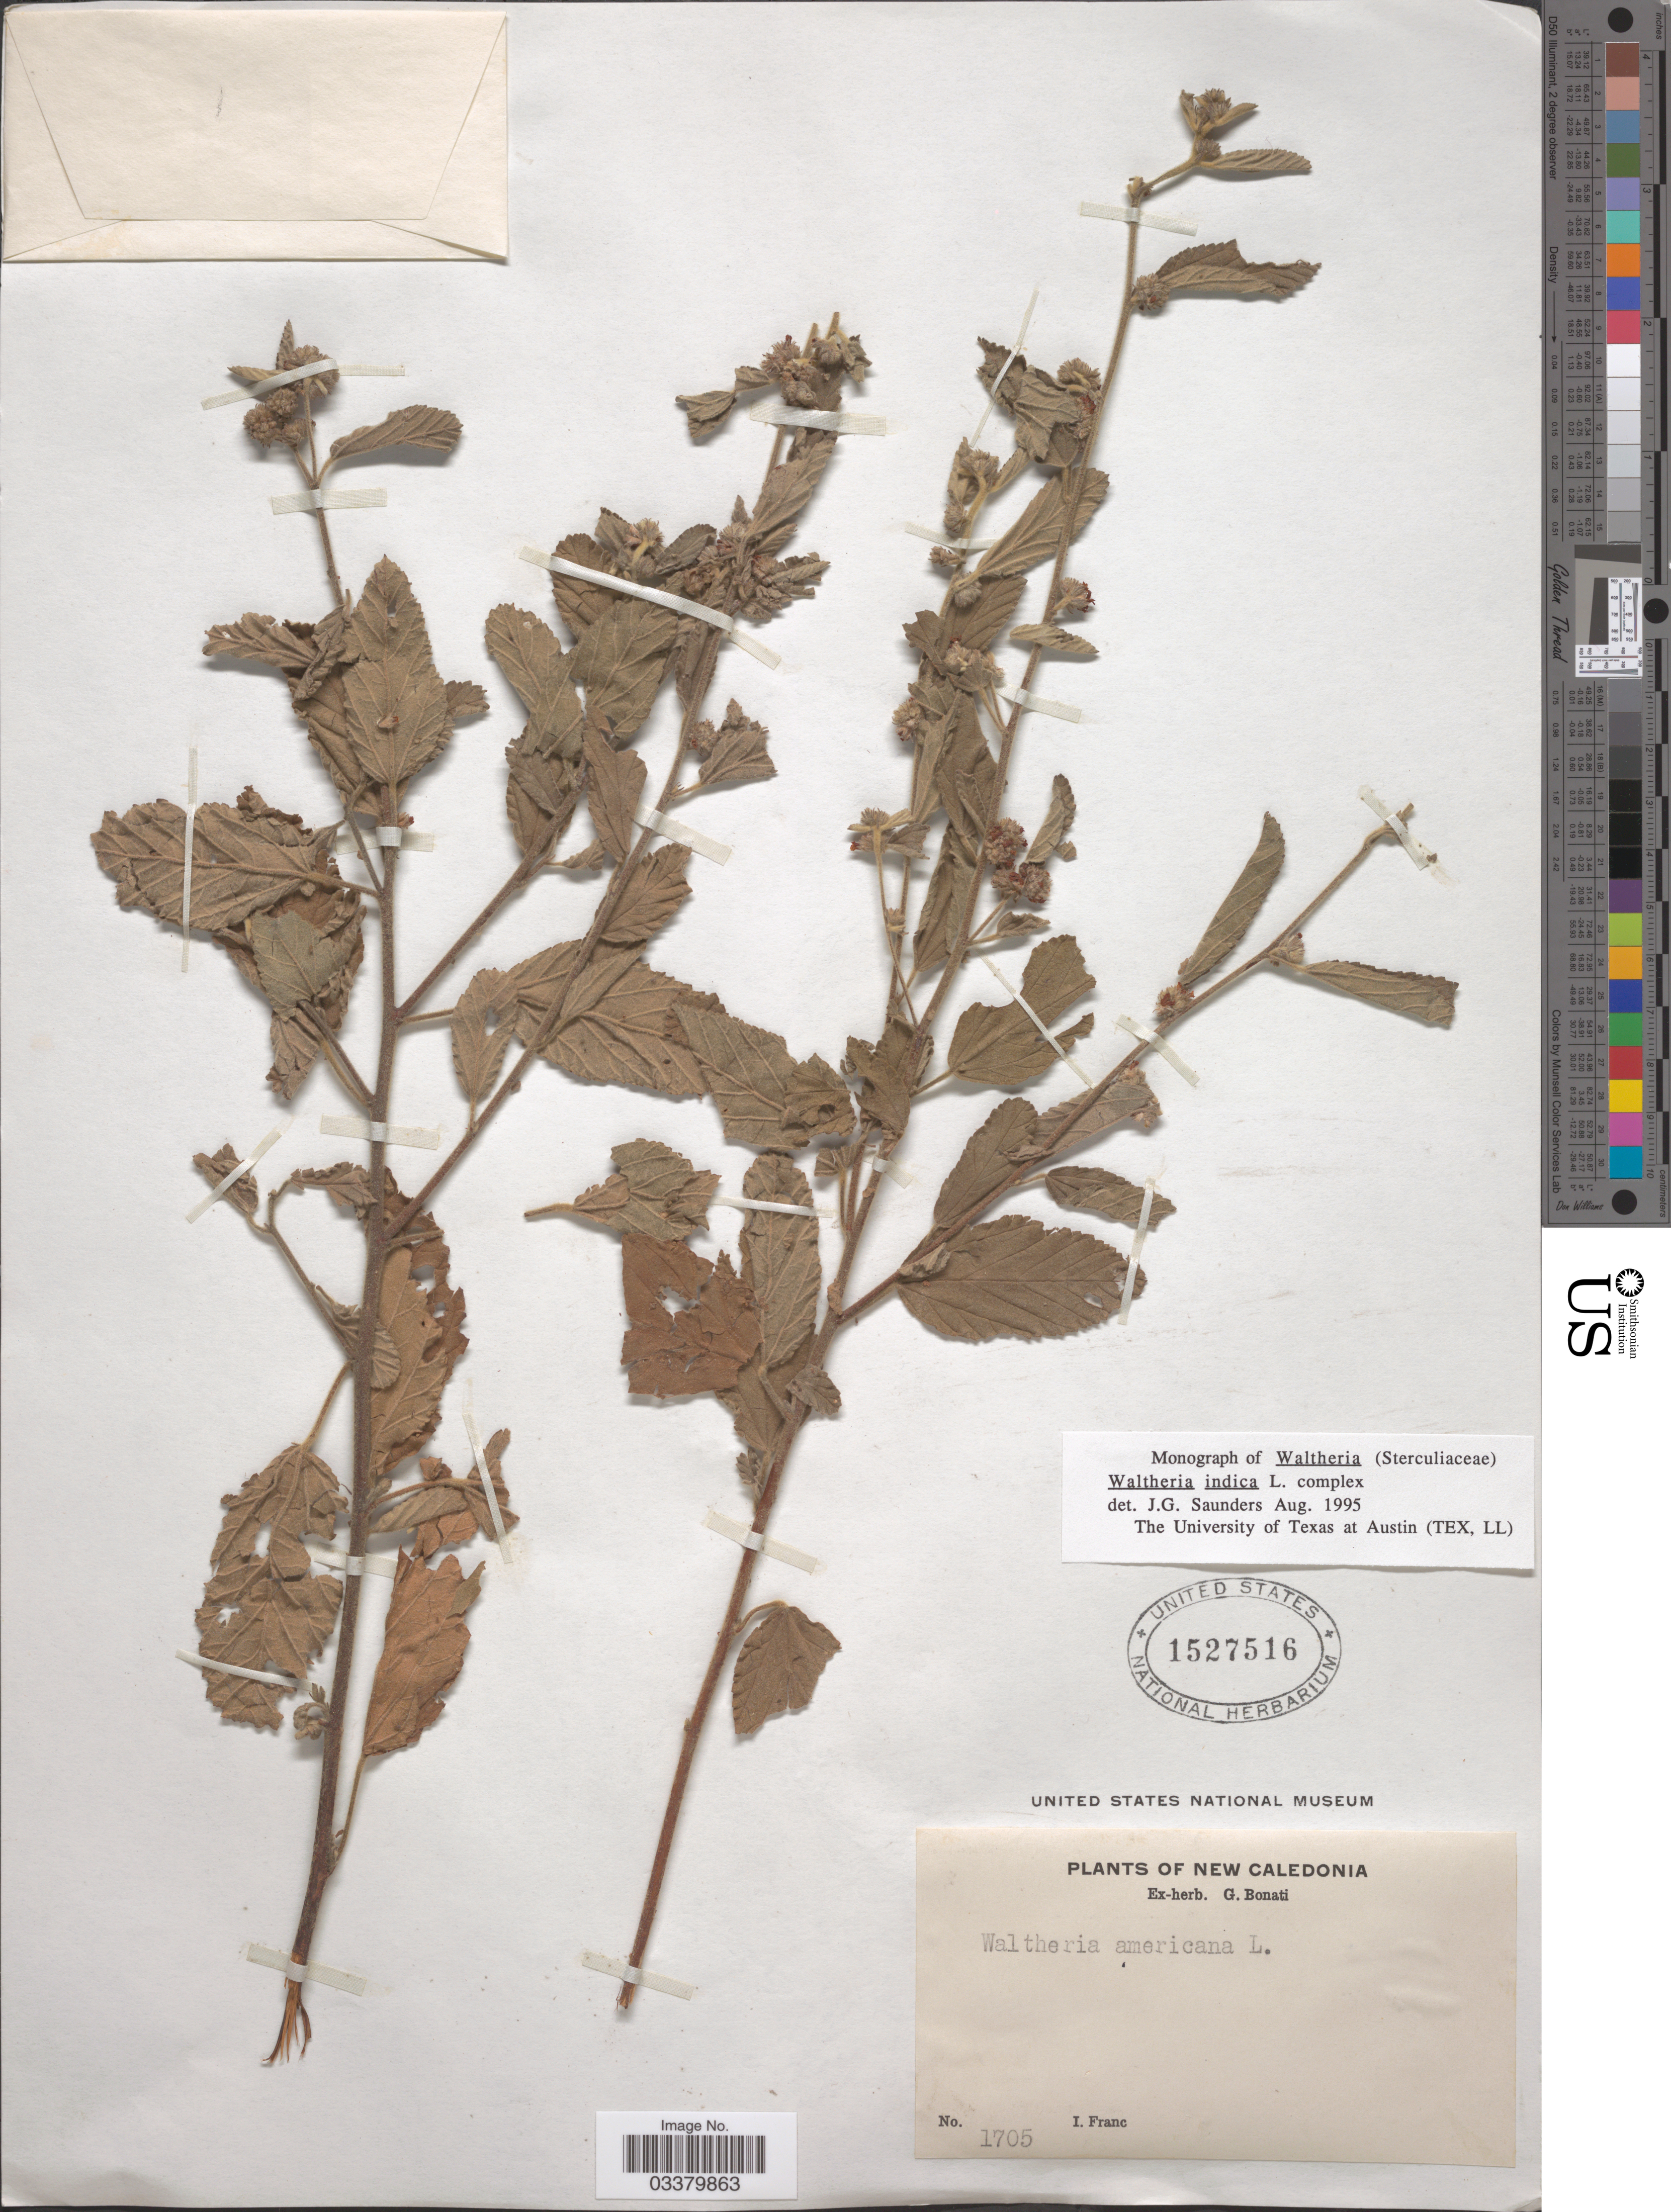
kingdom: Plantae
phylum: Tracheophyta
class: Magnoliopsida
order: Malvales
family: Malvaceae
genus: Waltheria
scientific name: Waltheria indica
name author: L.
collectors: I. Franc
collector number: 1705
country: New Caledonia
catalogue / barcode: US 1527516